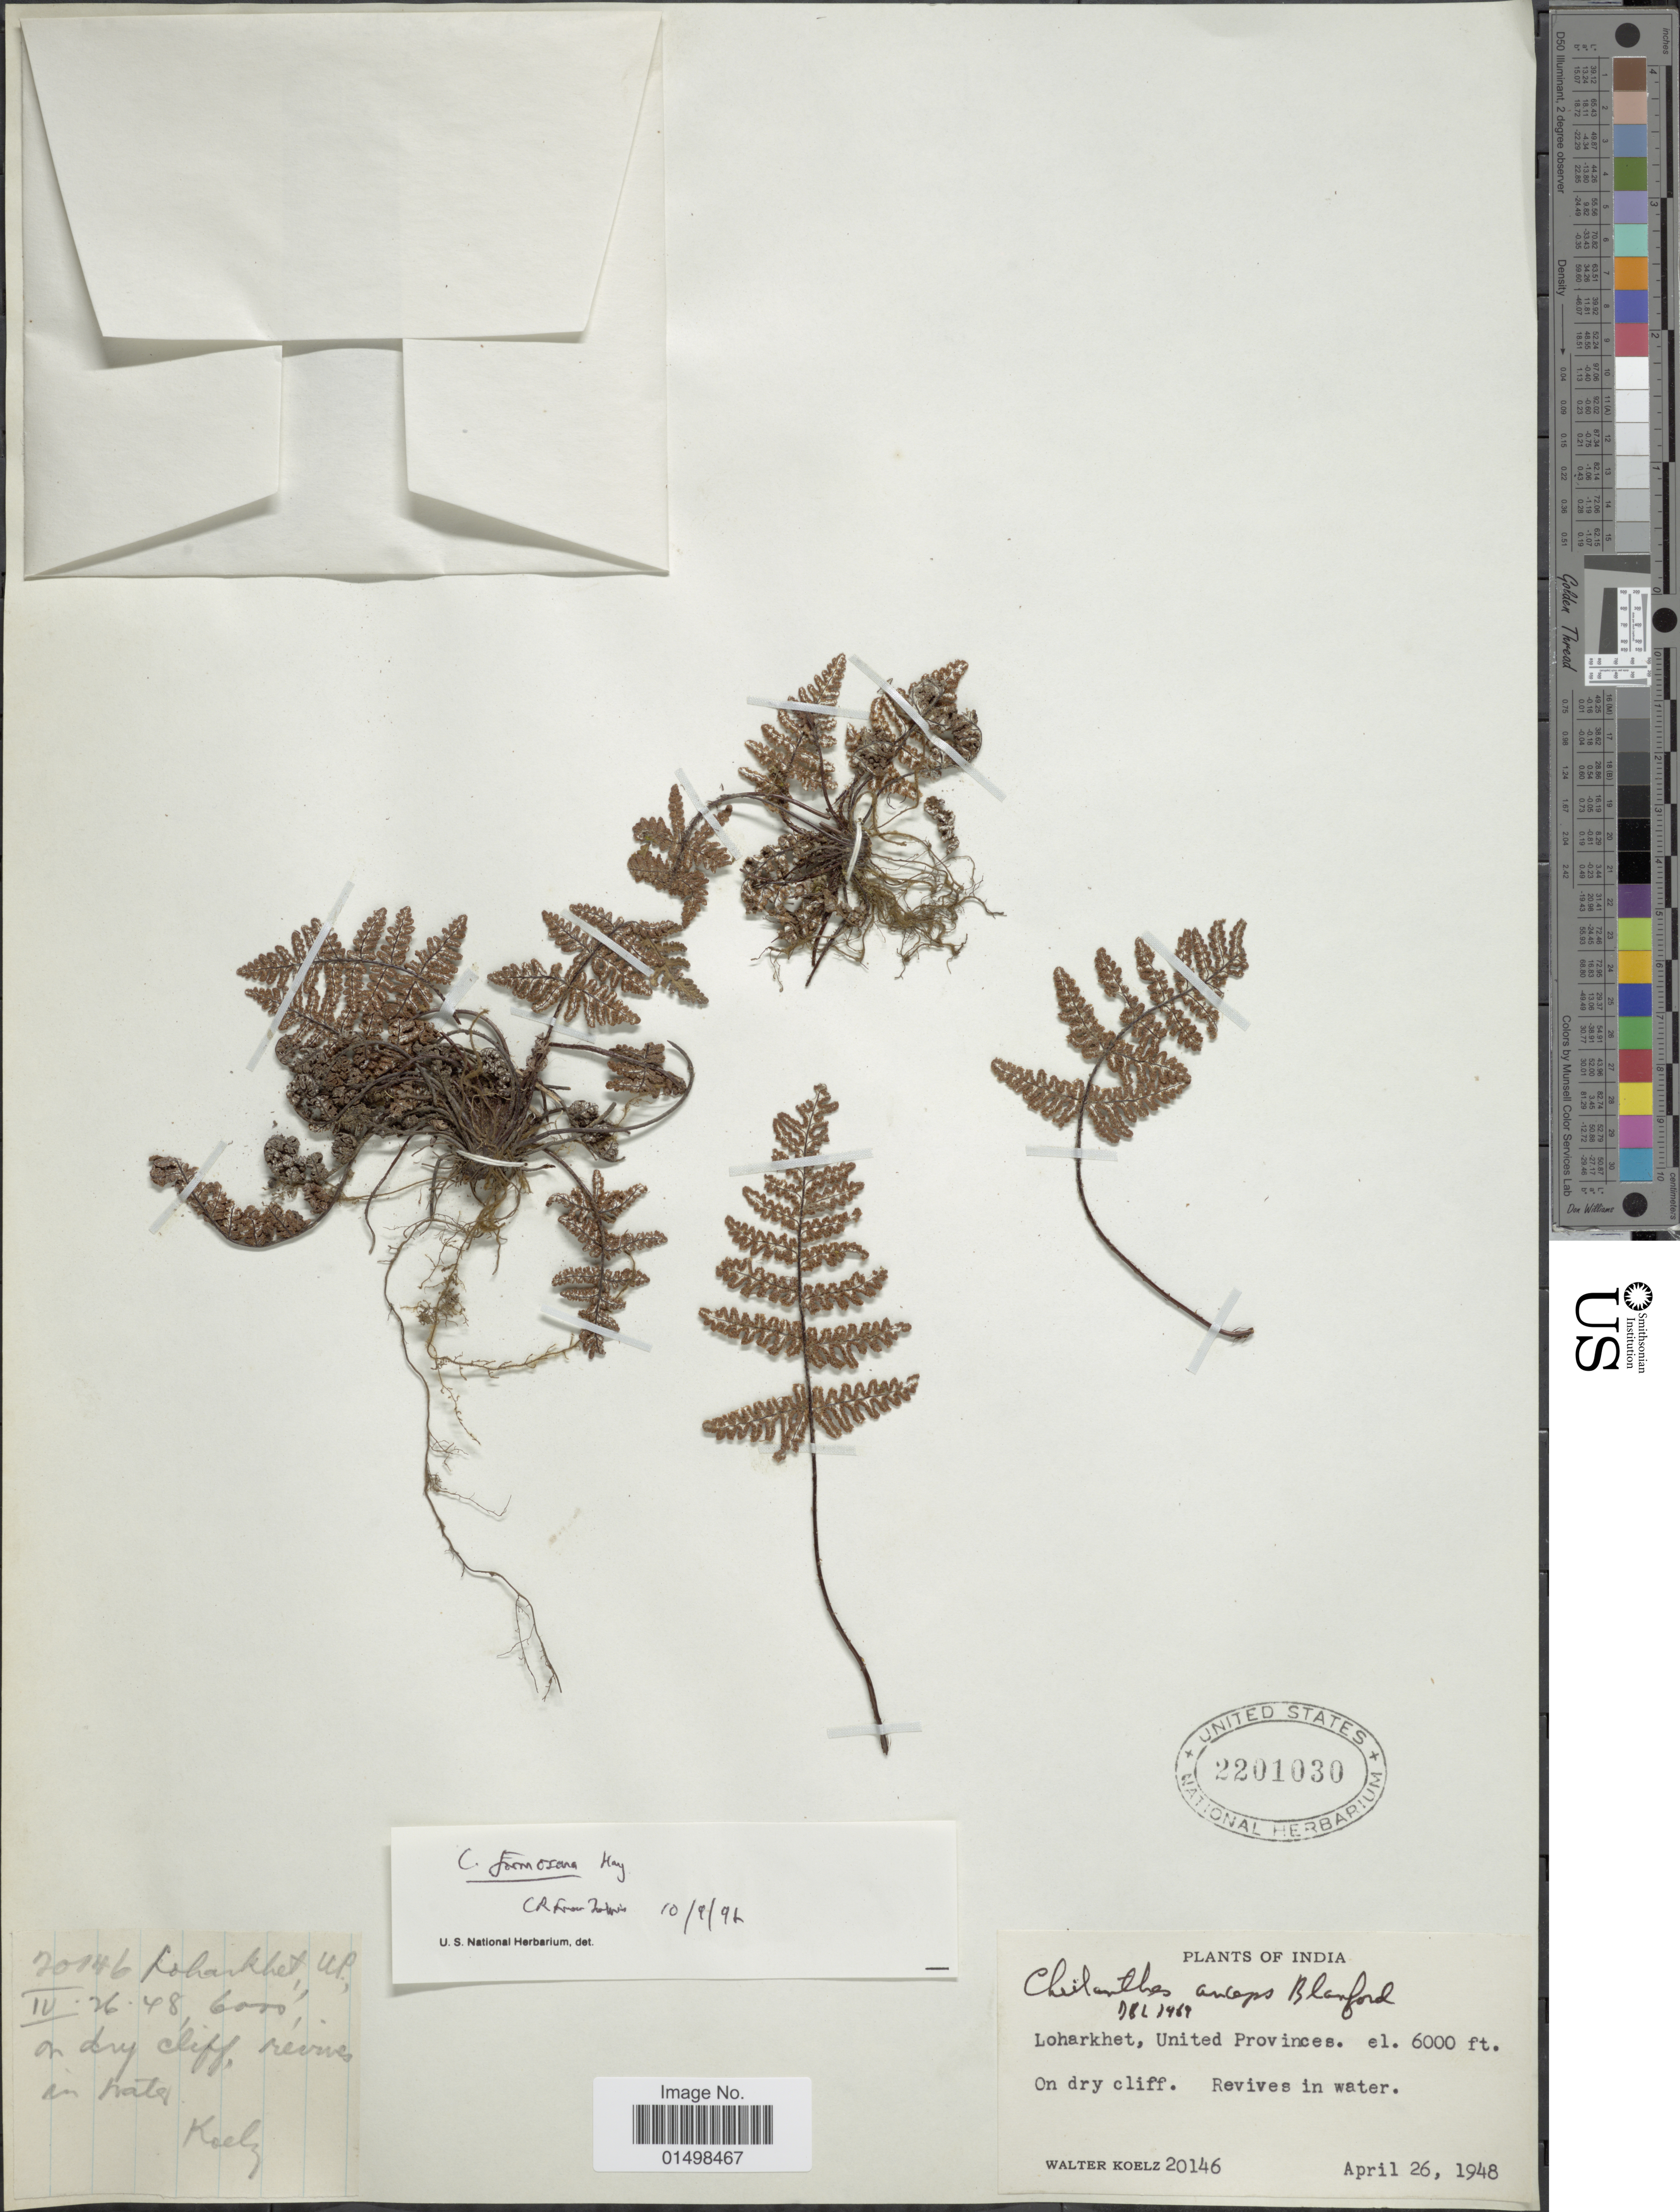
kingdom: Plantae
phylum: Tracheophyta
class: Polypodiopsida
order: Polypodiales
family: Pteridaceae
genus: Aleuritopteris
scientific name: Aleuritopteris anceps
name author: (Blanf.) Panigrahi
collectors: W. N. Koelz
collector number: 20146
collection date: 1948-04-26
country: India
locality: Plants of India, Loharkhet, United Provinces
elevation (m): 1829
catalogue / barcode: US 2201030